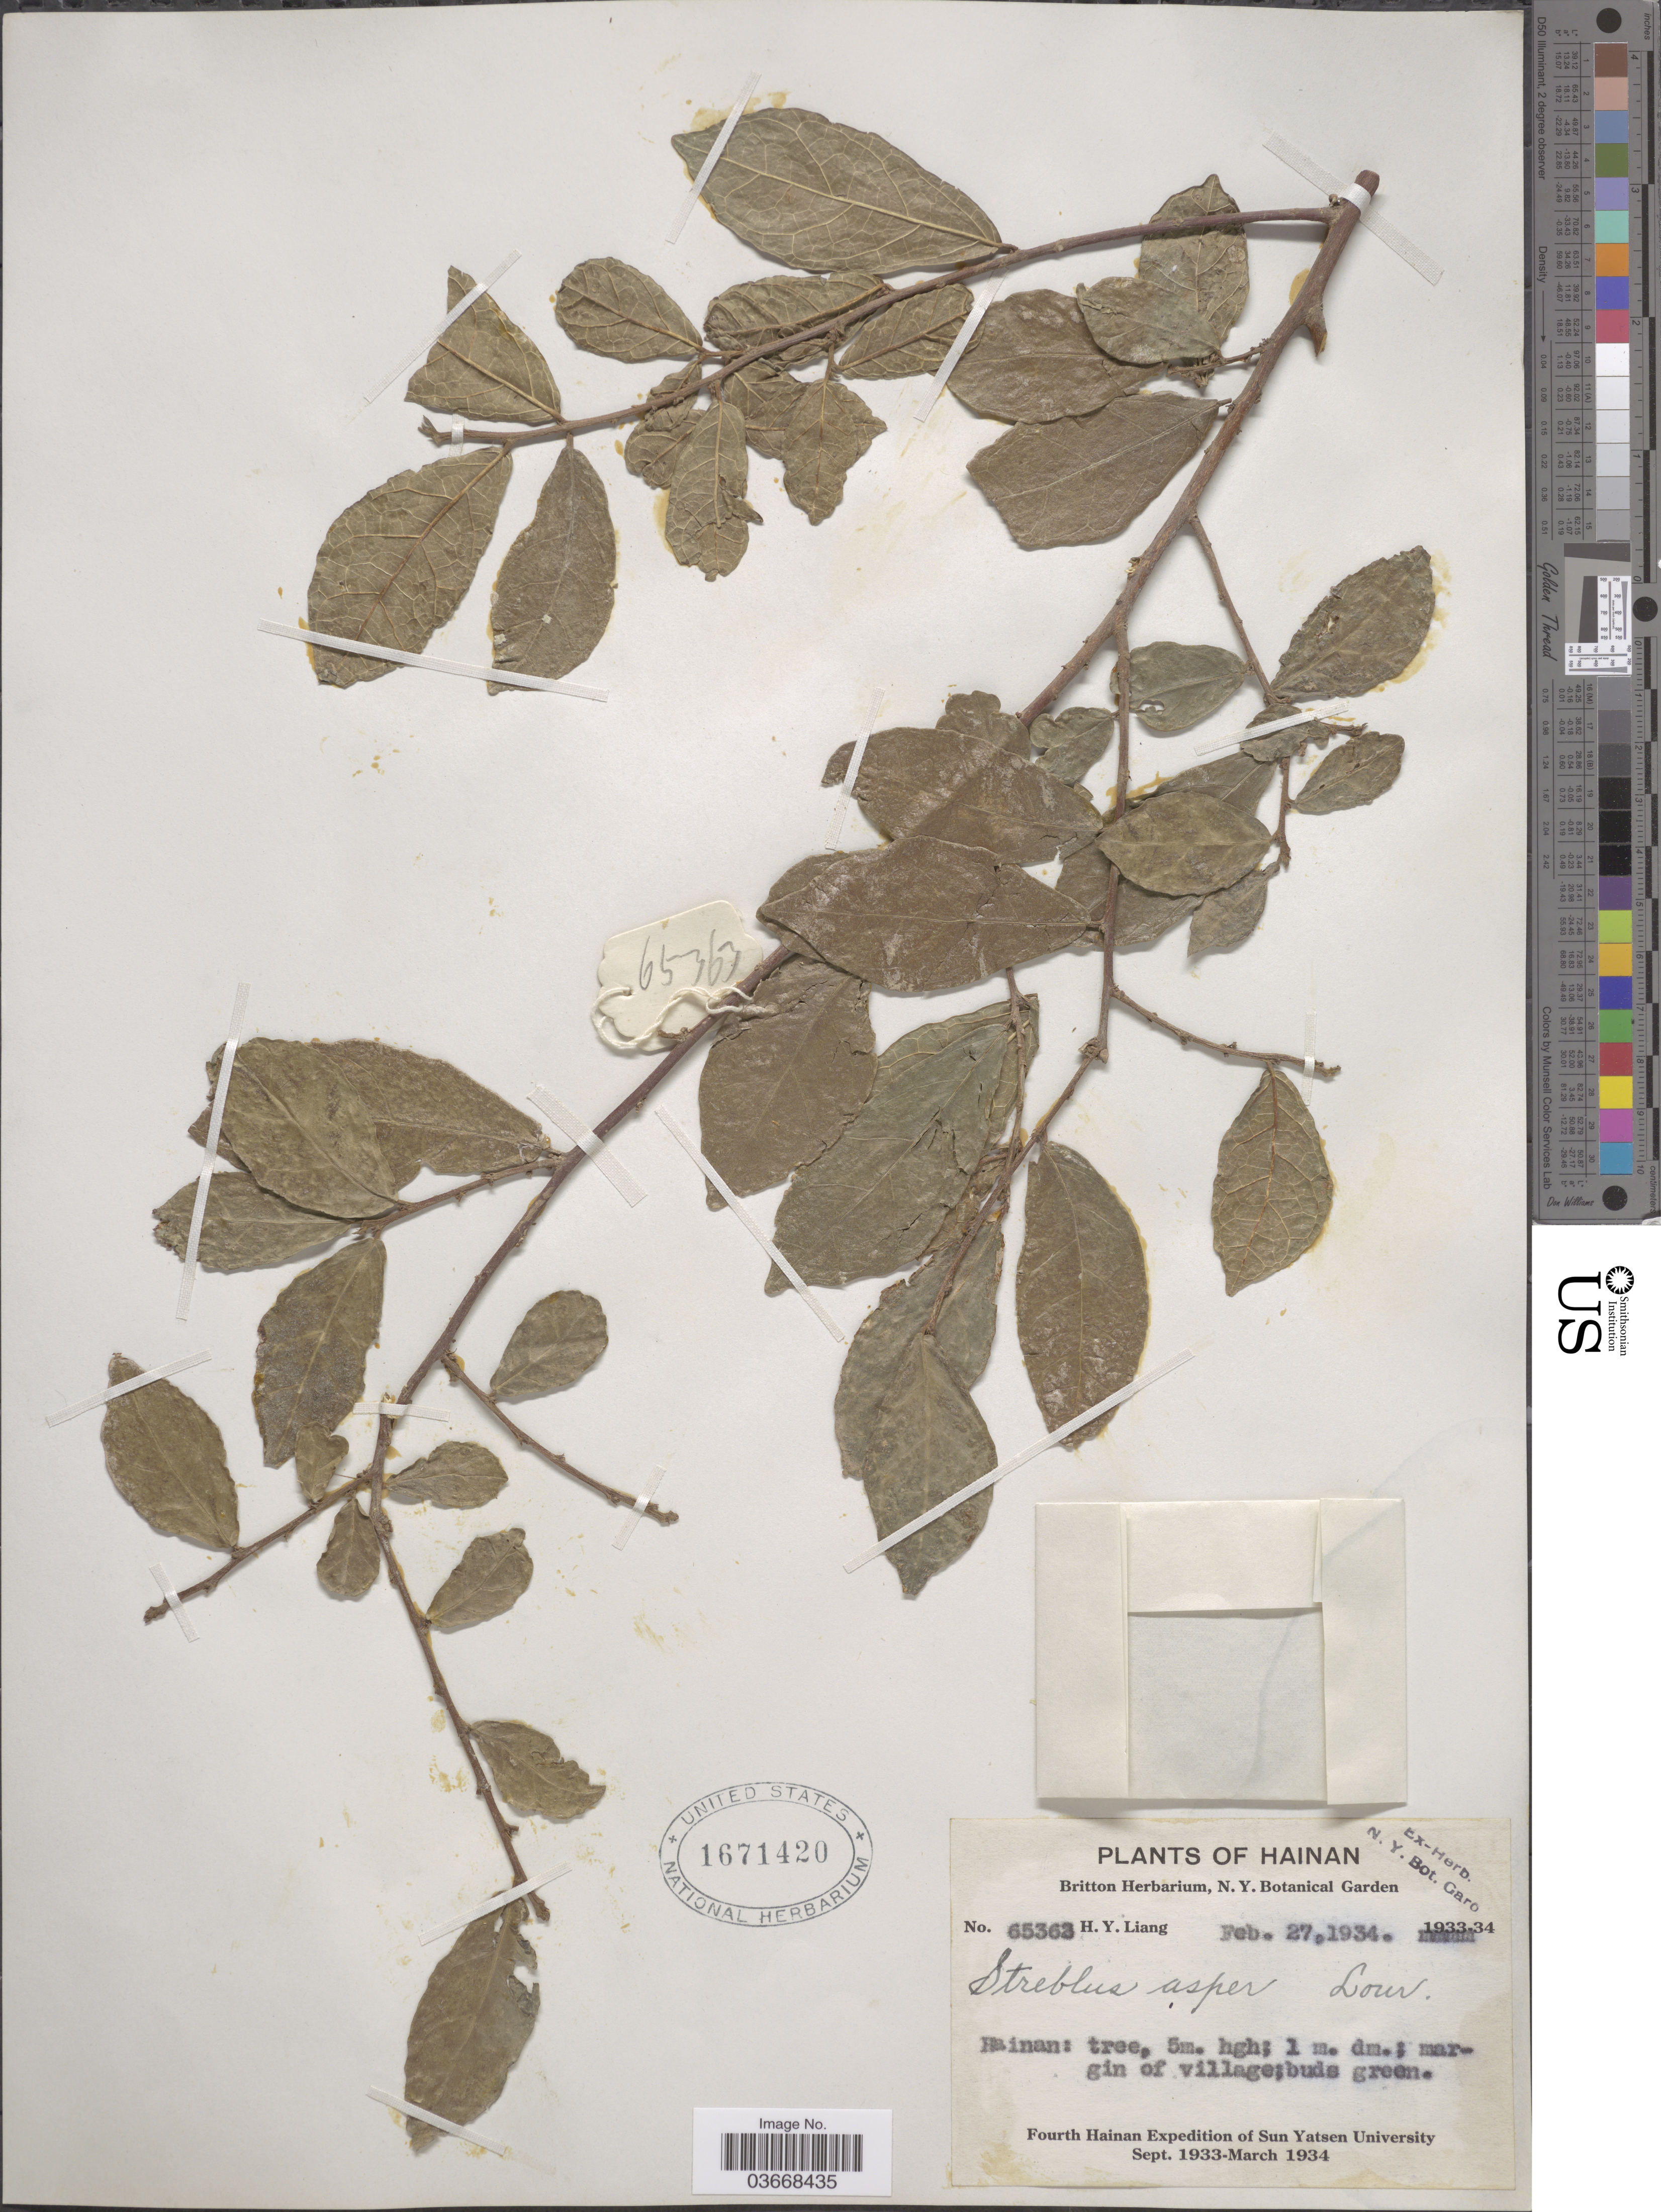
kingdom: Plantae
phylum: Tracheophyta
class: Magnoliopsida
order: Rosales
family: Moraceae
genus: Streblus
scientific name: Streblus asper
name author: Lour.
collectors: H. Y. Liang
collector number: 65362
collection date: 1934-02-27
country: China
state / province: Hainan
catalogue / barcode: US 1671420